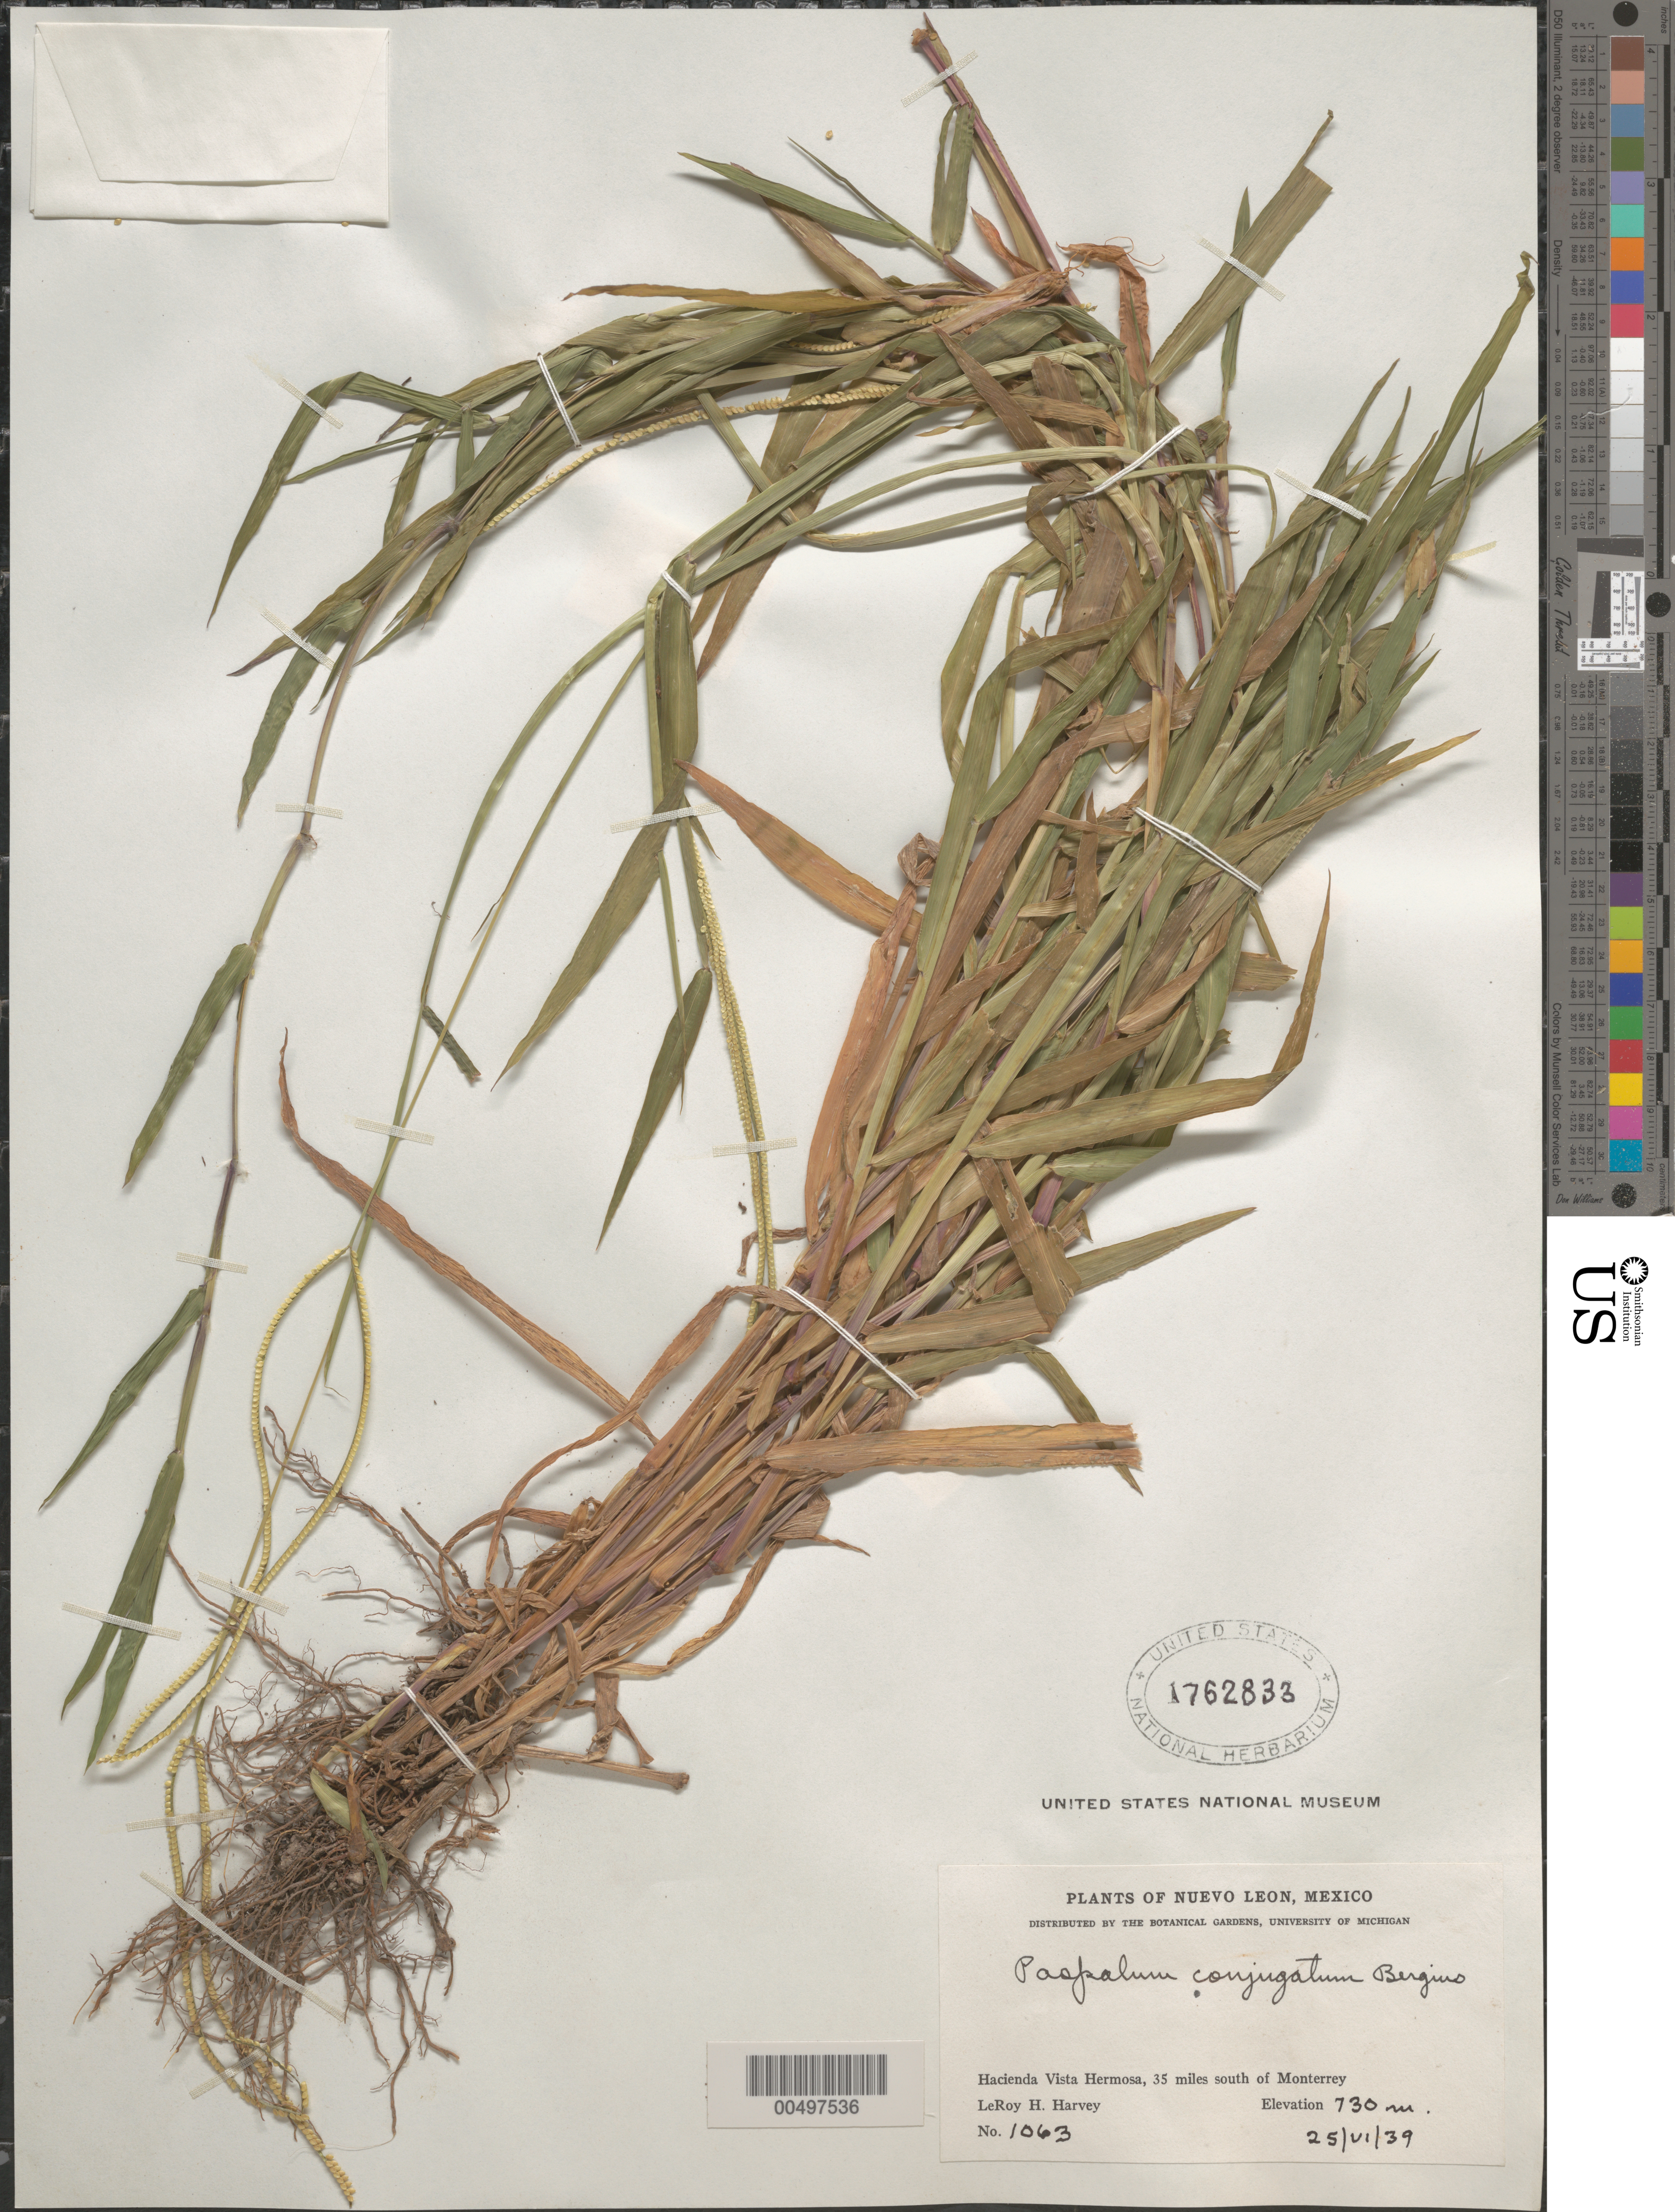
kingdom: Plantae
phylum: Tracheophyta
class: Liliopsida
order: Poales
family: Poaceae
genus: Paspalum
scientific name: Paspalum conjugatum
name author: P.J. Bergius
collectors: L. H. Harvey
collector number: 1063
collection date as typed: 25 Jun 1939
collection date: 1939-06-25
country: Mexico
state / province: Nuevo Leon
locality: Hacienda Vista Hermosa, 35 mi S of Monterrey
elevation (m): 730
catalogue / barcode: US 1762833